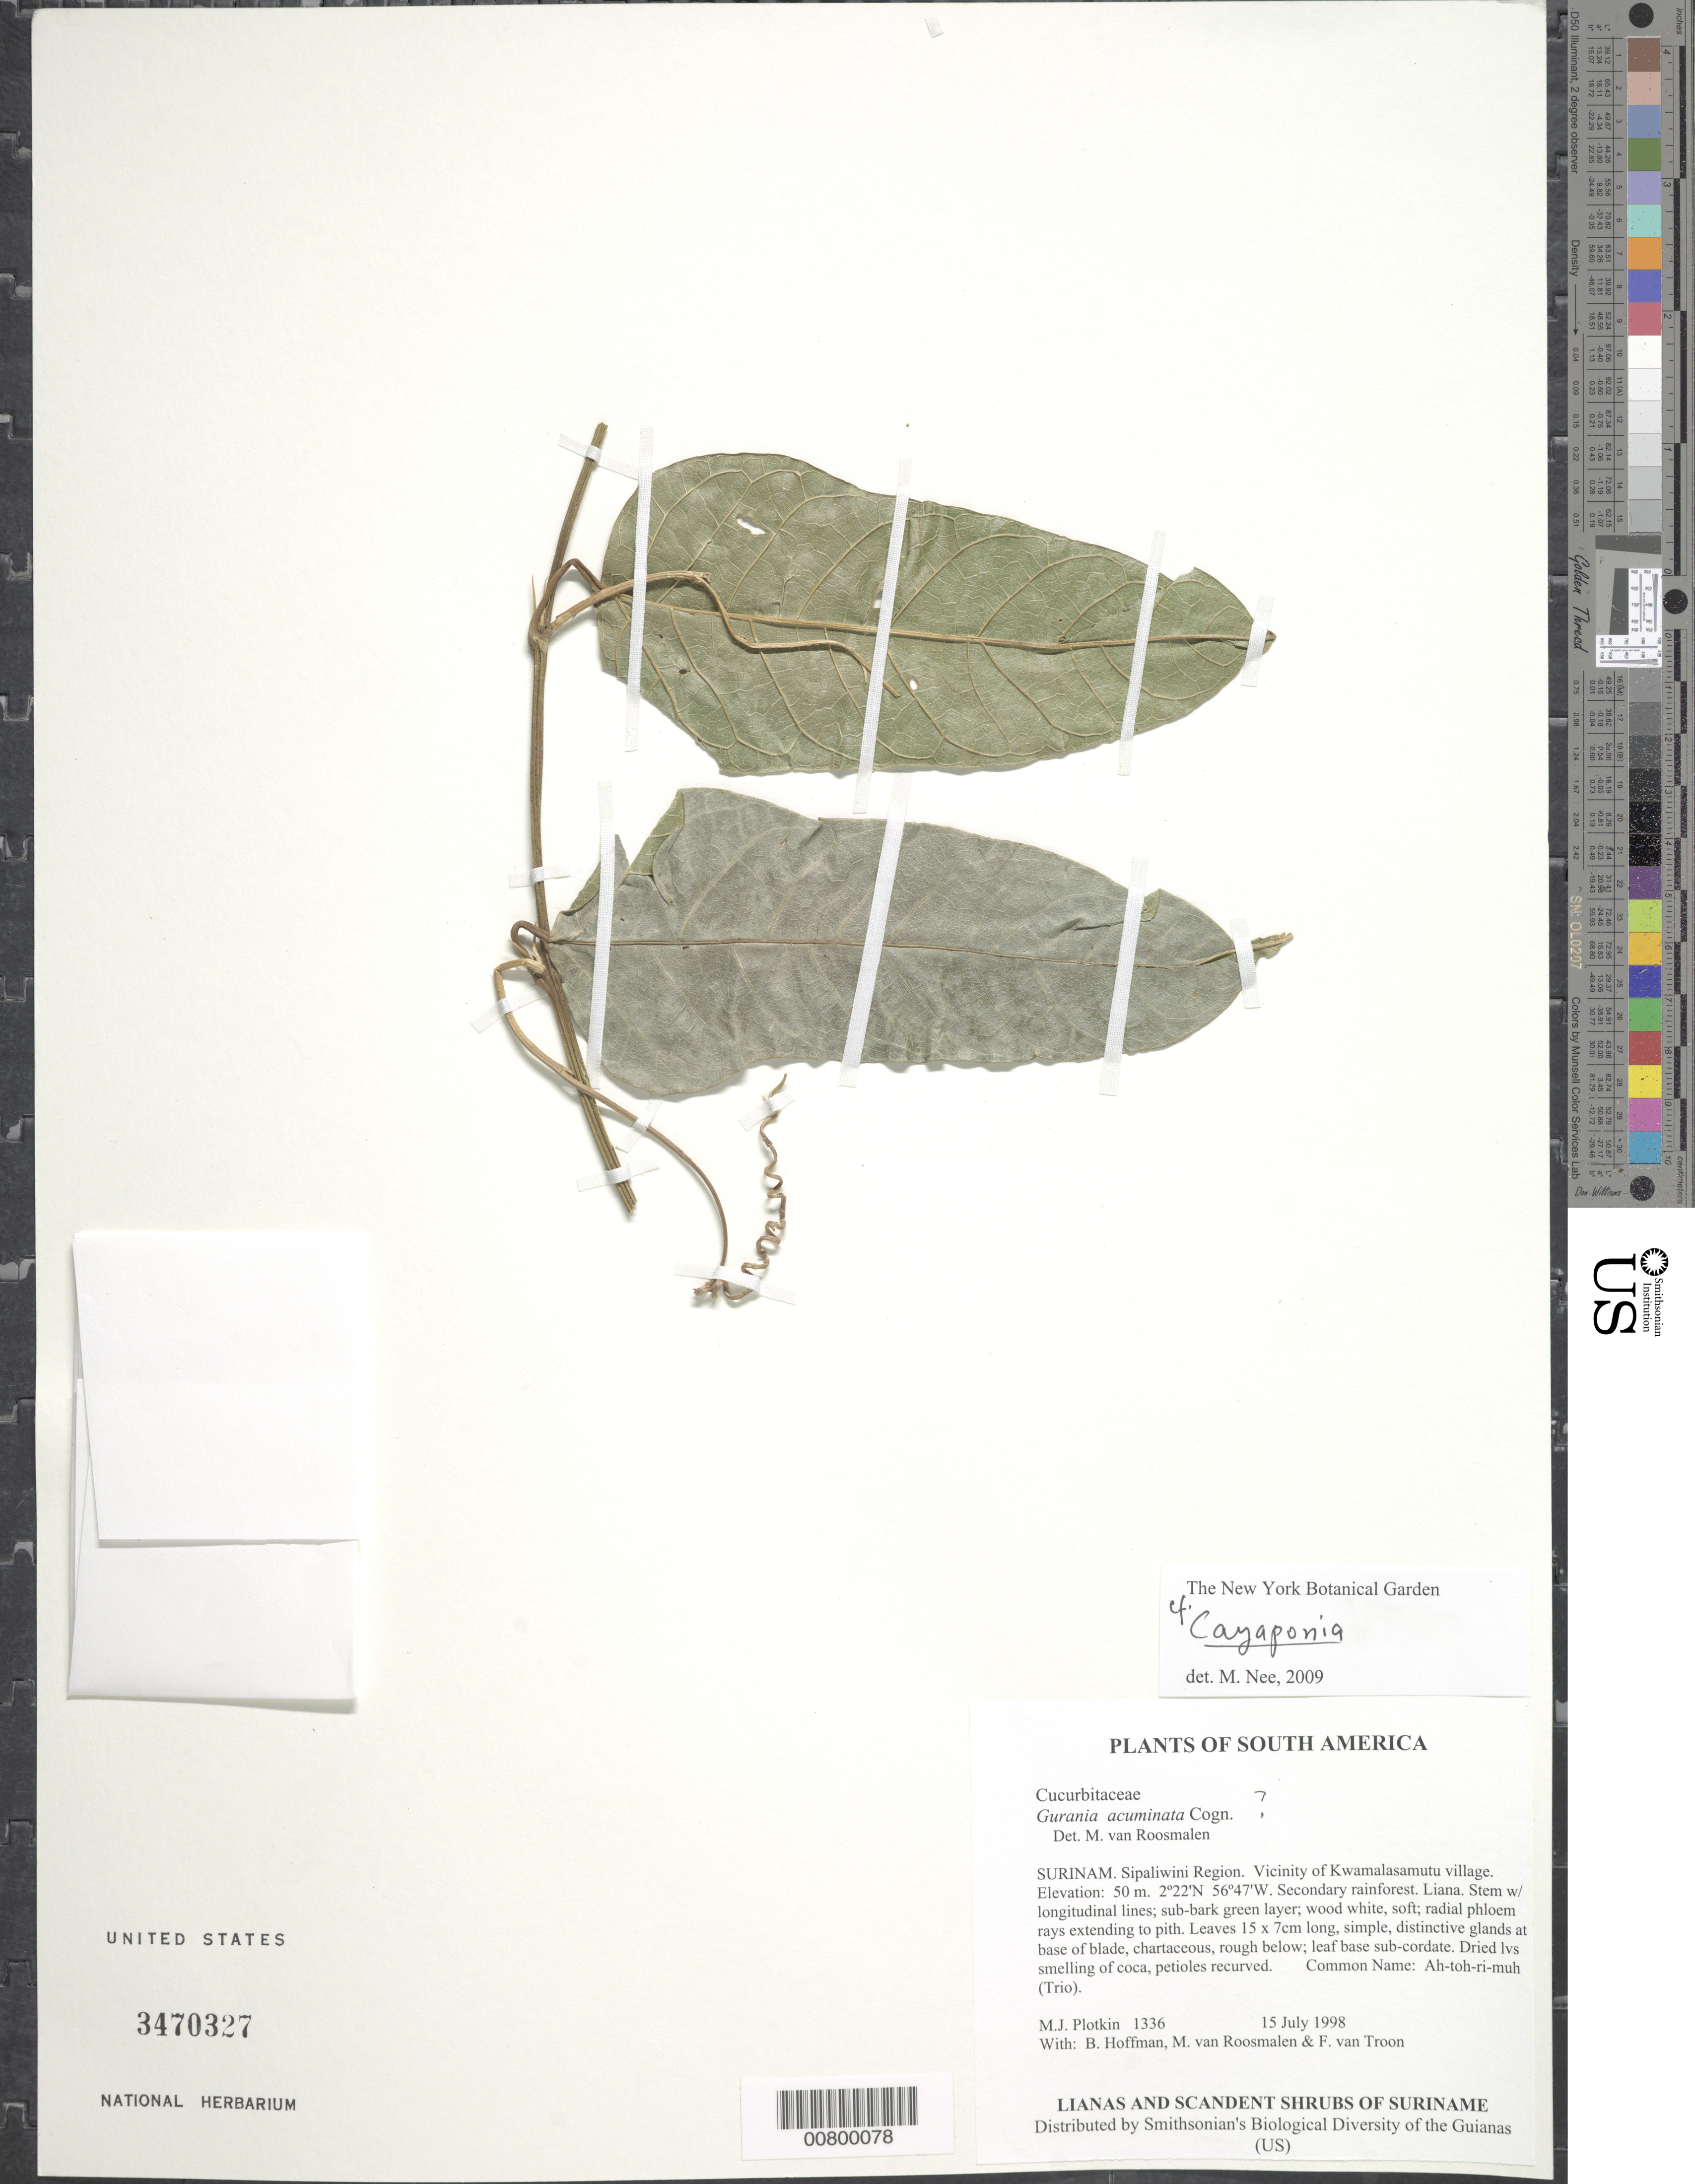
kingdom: Plantae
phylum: Tracheophyta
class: Magnoliopsida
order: Cucurbitales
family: Cucurbitaceae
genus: Cayaponia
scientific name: Cayaponia sp.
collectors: M. Plotkin, B. Hoffman, M. G. M. v. Roosmalen & F. Van Troon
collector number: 1336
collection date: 1998-07-15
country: Suriname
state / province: Sipaliwini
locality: Vicinity of Kwamalasamutu village.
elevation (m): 50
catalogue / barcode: US 3470327